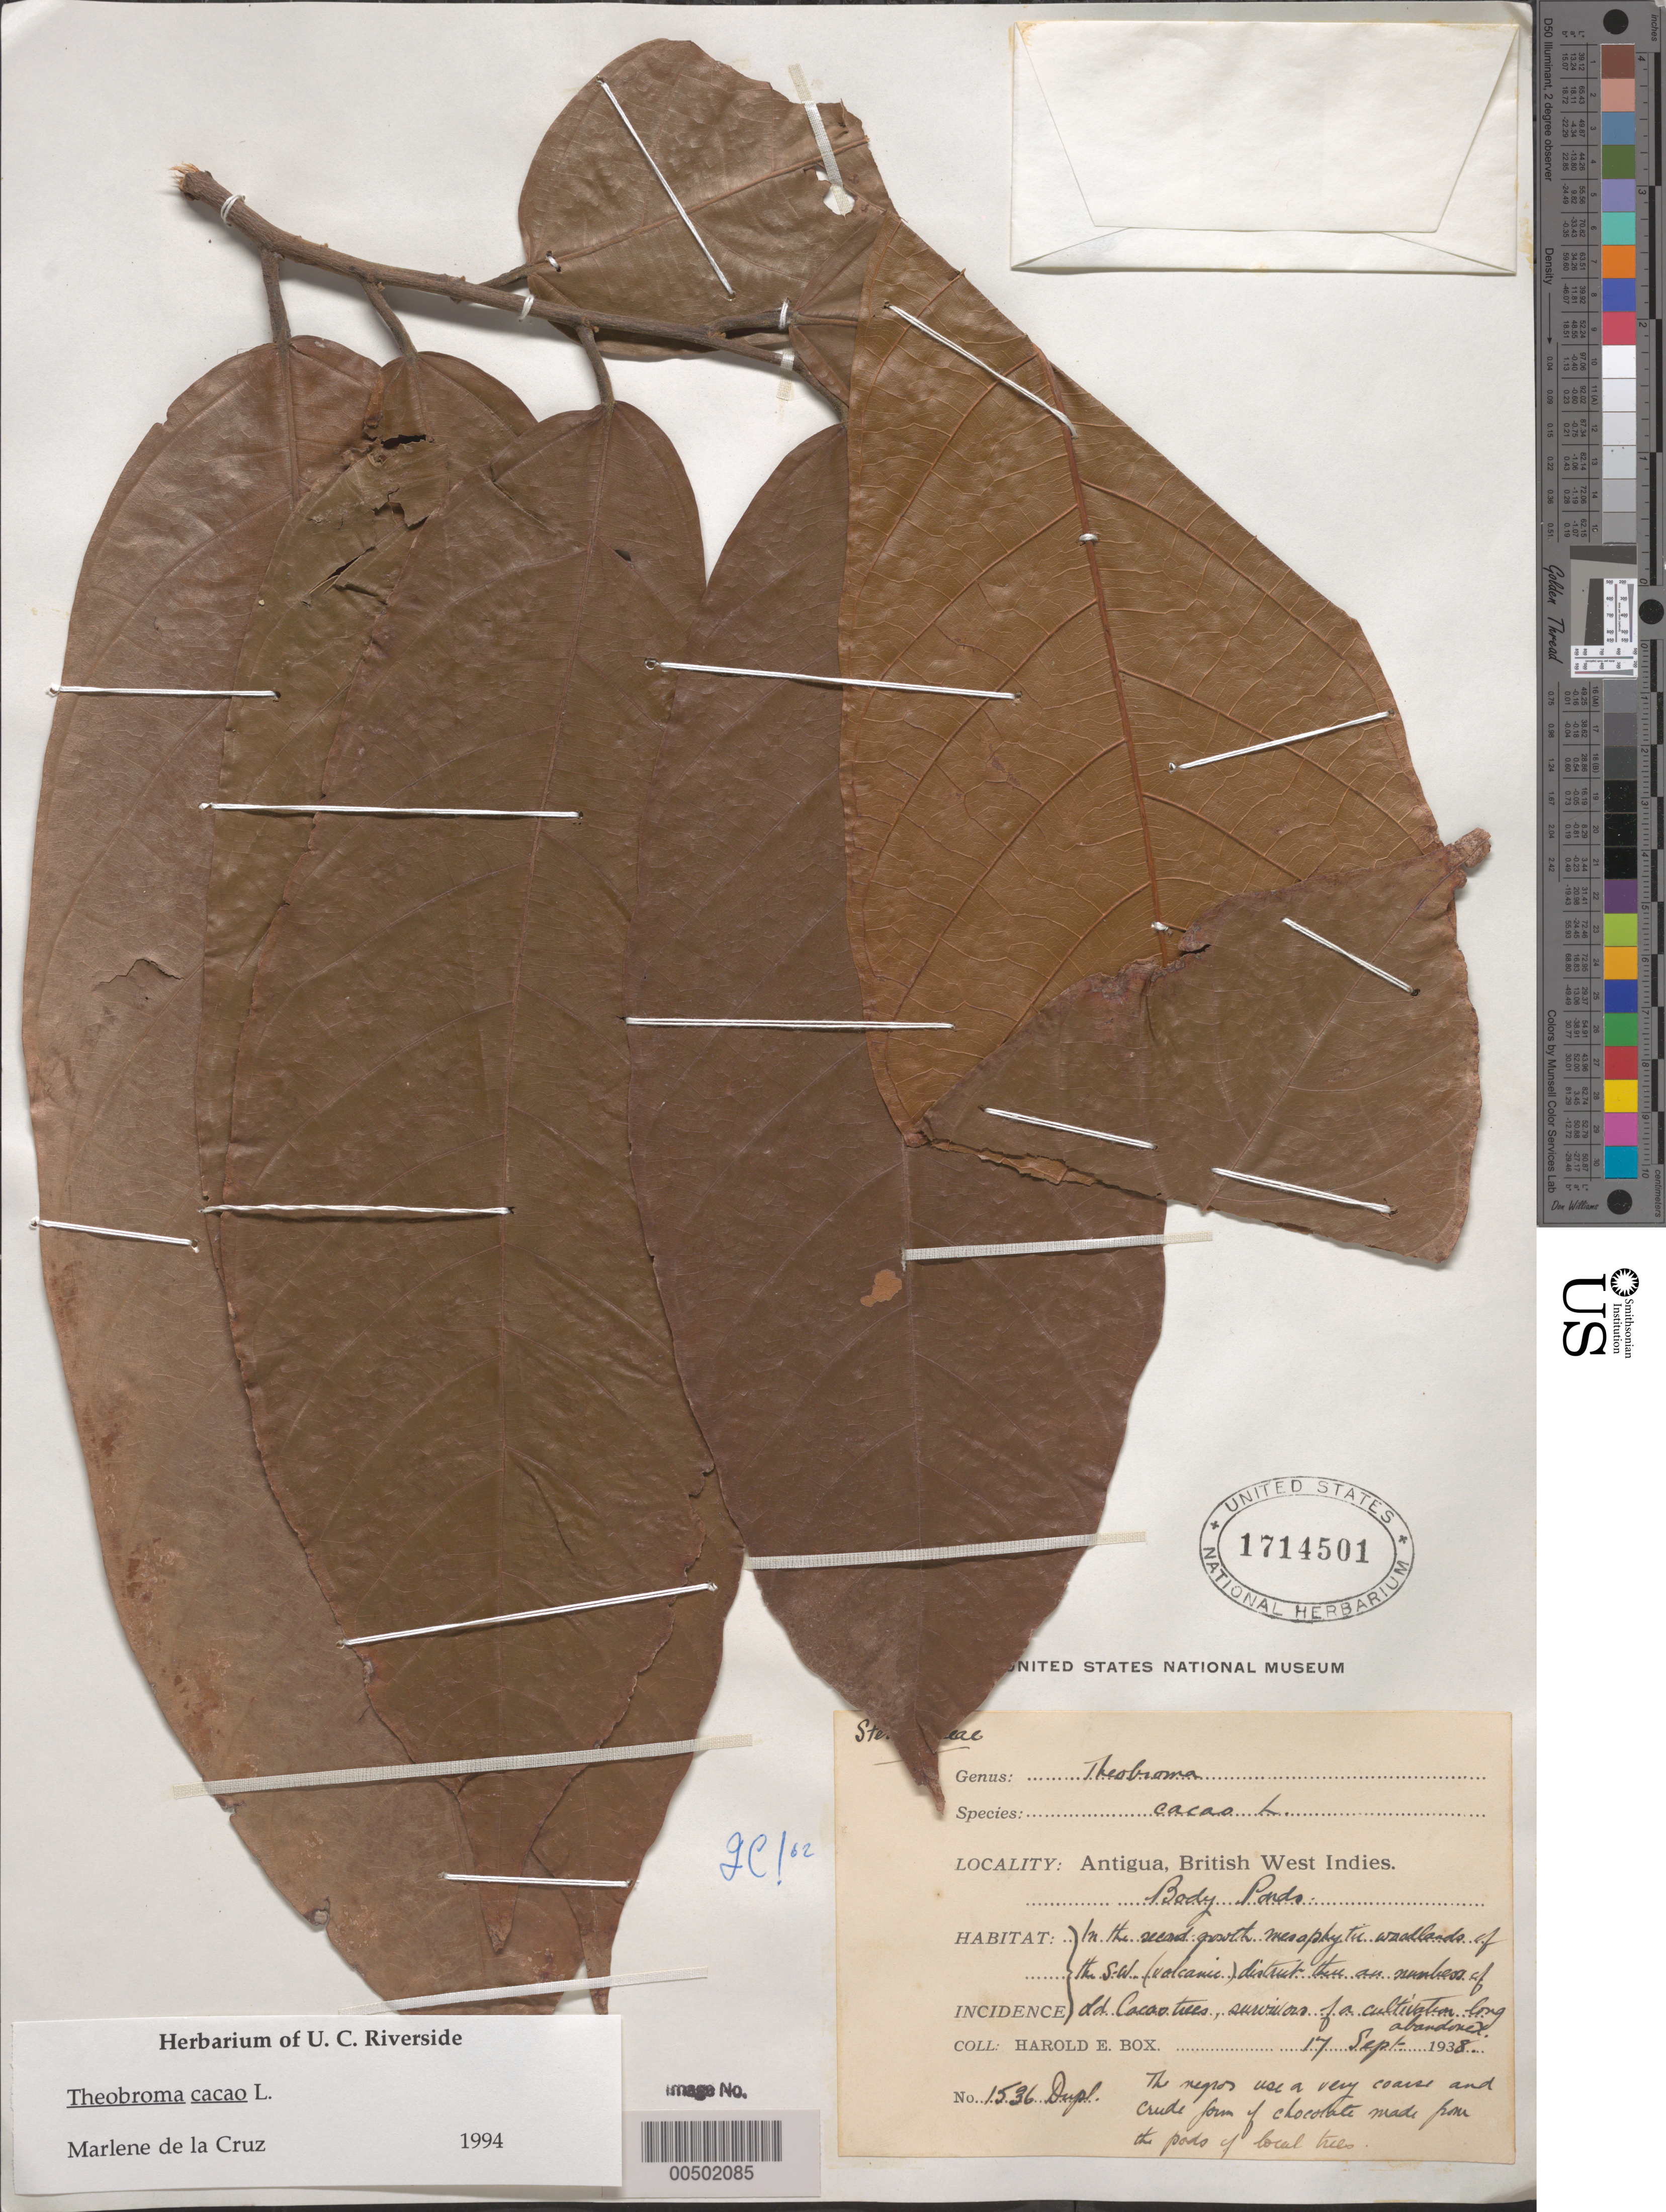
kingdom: Plantae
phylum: Tracheophyta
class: Magnoliopsida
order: Malvales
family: Malvaceae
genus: Theobroma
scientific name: Theobroma cacao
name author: L.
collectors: H. E. Box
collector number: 1536 dupl.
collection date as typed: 17 Sep 1938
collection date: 1938-09-17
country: Antigua and Barbuda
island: Antigua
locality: Body Ponds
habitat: second growth mesophytic woodlands of the SW (volcanic) dist.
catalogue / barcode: US 1714501